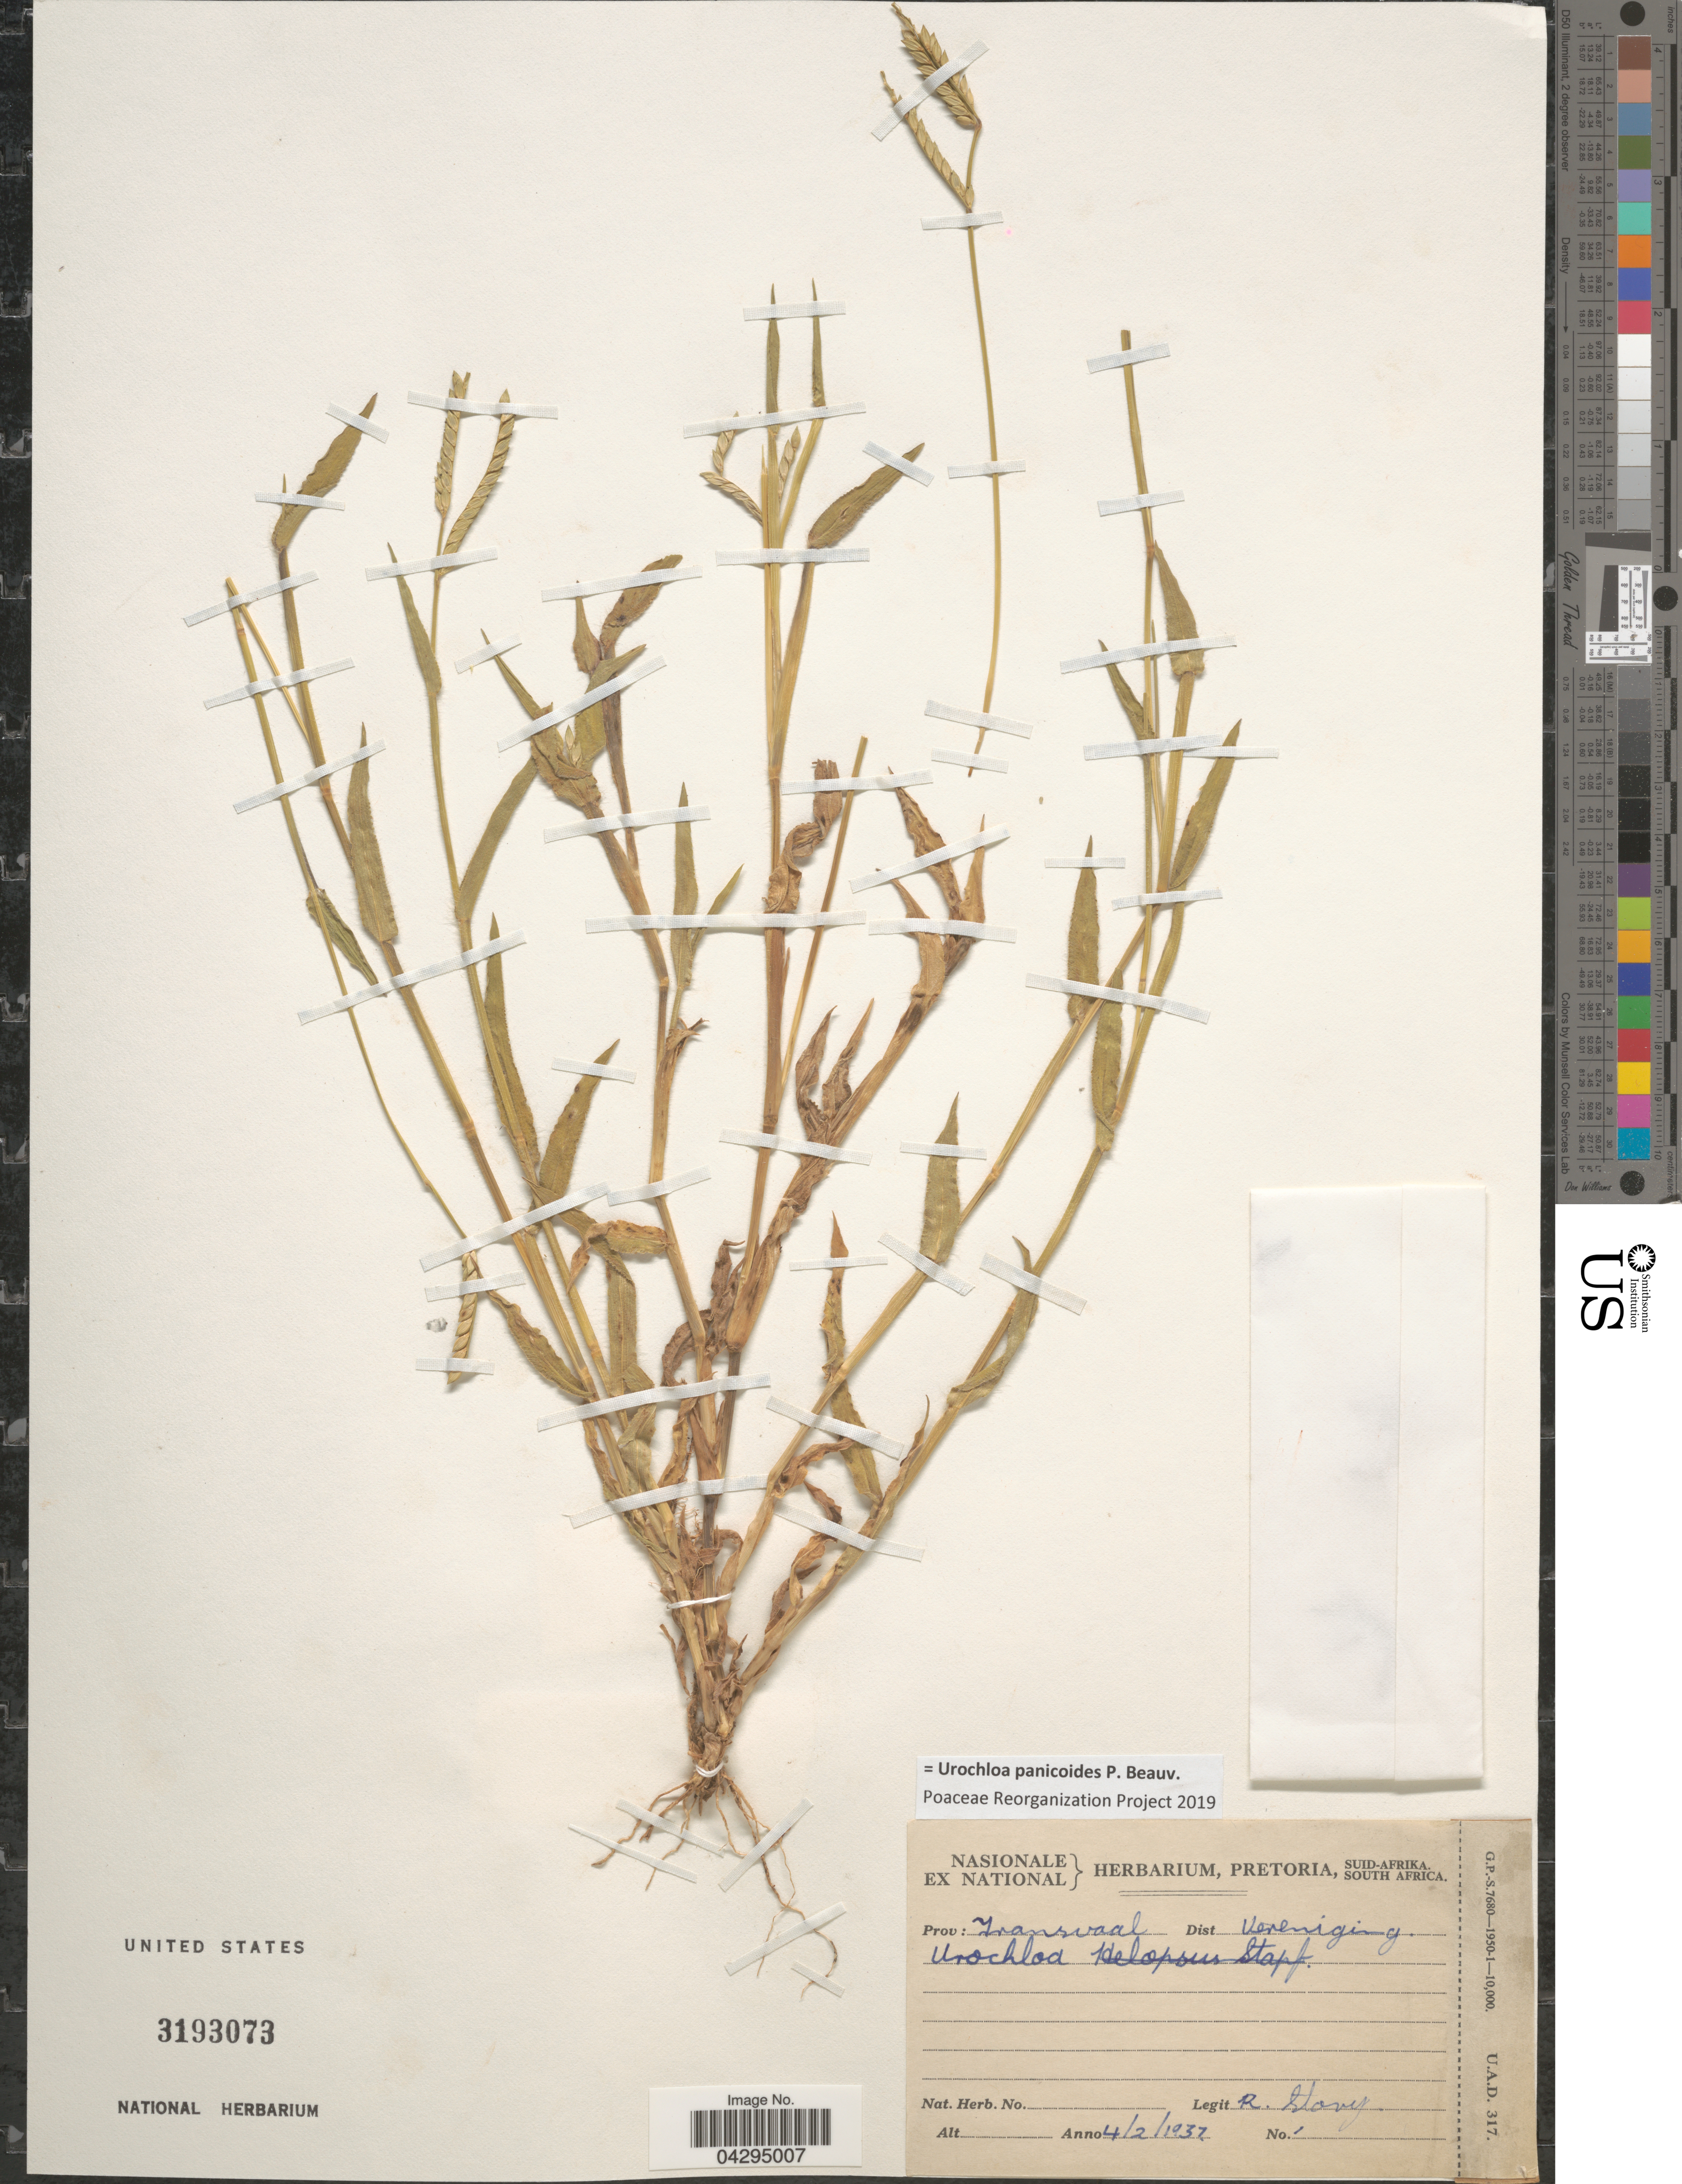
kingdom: Plantae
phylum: Tracheophyta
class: Liliopsida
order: Poales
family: Poaceae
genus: Urochloa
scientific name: Urochloa panicoides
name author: P. Beauv.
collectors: R. Stony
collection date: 1932-02-04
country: South Africa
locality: Prov.: Transvaal. Dist Vereniging.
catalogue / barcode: US 3193073